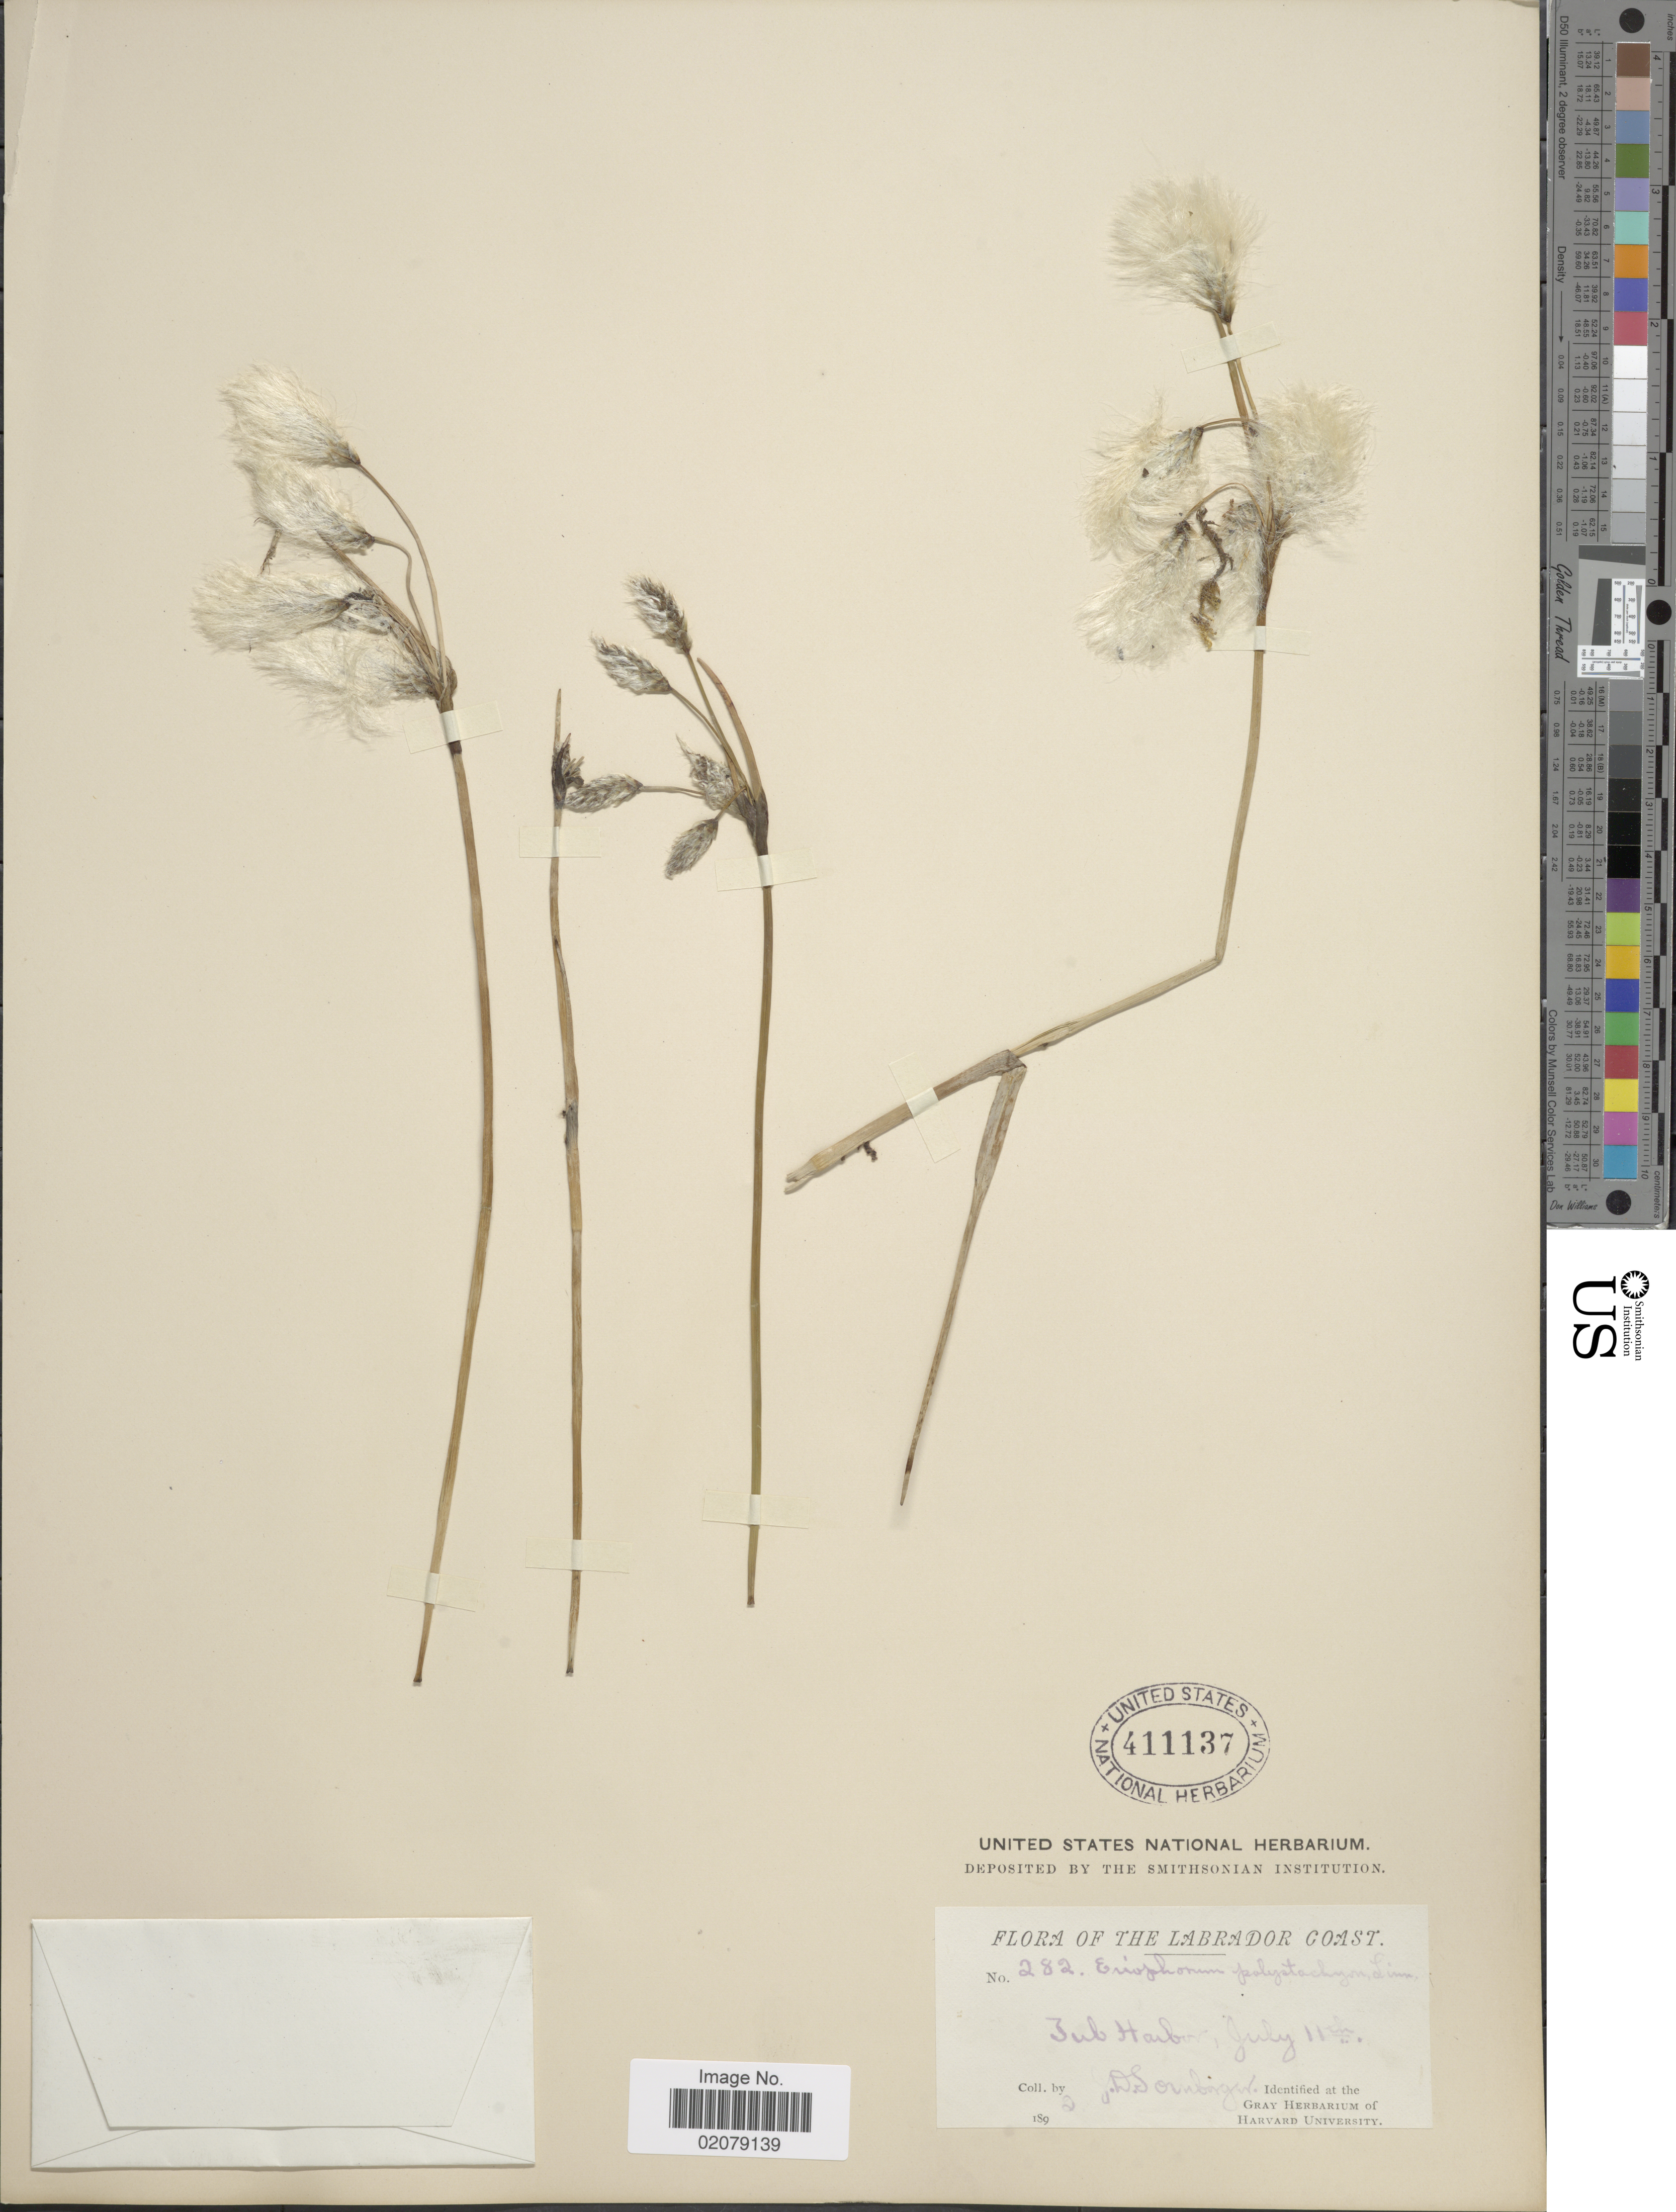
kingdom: Plantae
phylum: Tracheophyta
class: Liliopsida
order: Poales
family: Cyperaceae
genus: Eriophorum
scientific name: Eriophorum viridicarinatum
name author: (Englem.) Fernald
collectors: J. Sornborger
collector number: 282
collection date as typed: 189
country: Canada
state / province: Newfoundland and Labrador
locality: The Labrador Coast, Tub Harbor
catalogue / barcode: US 411137